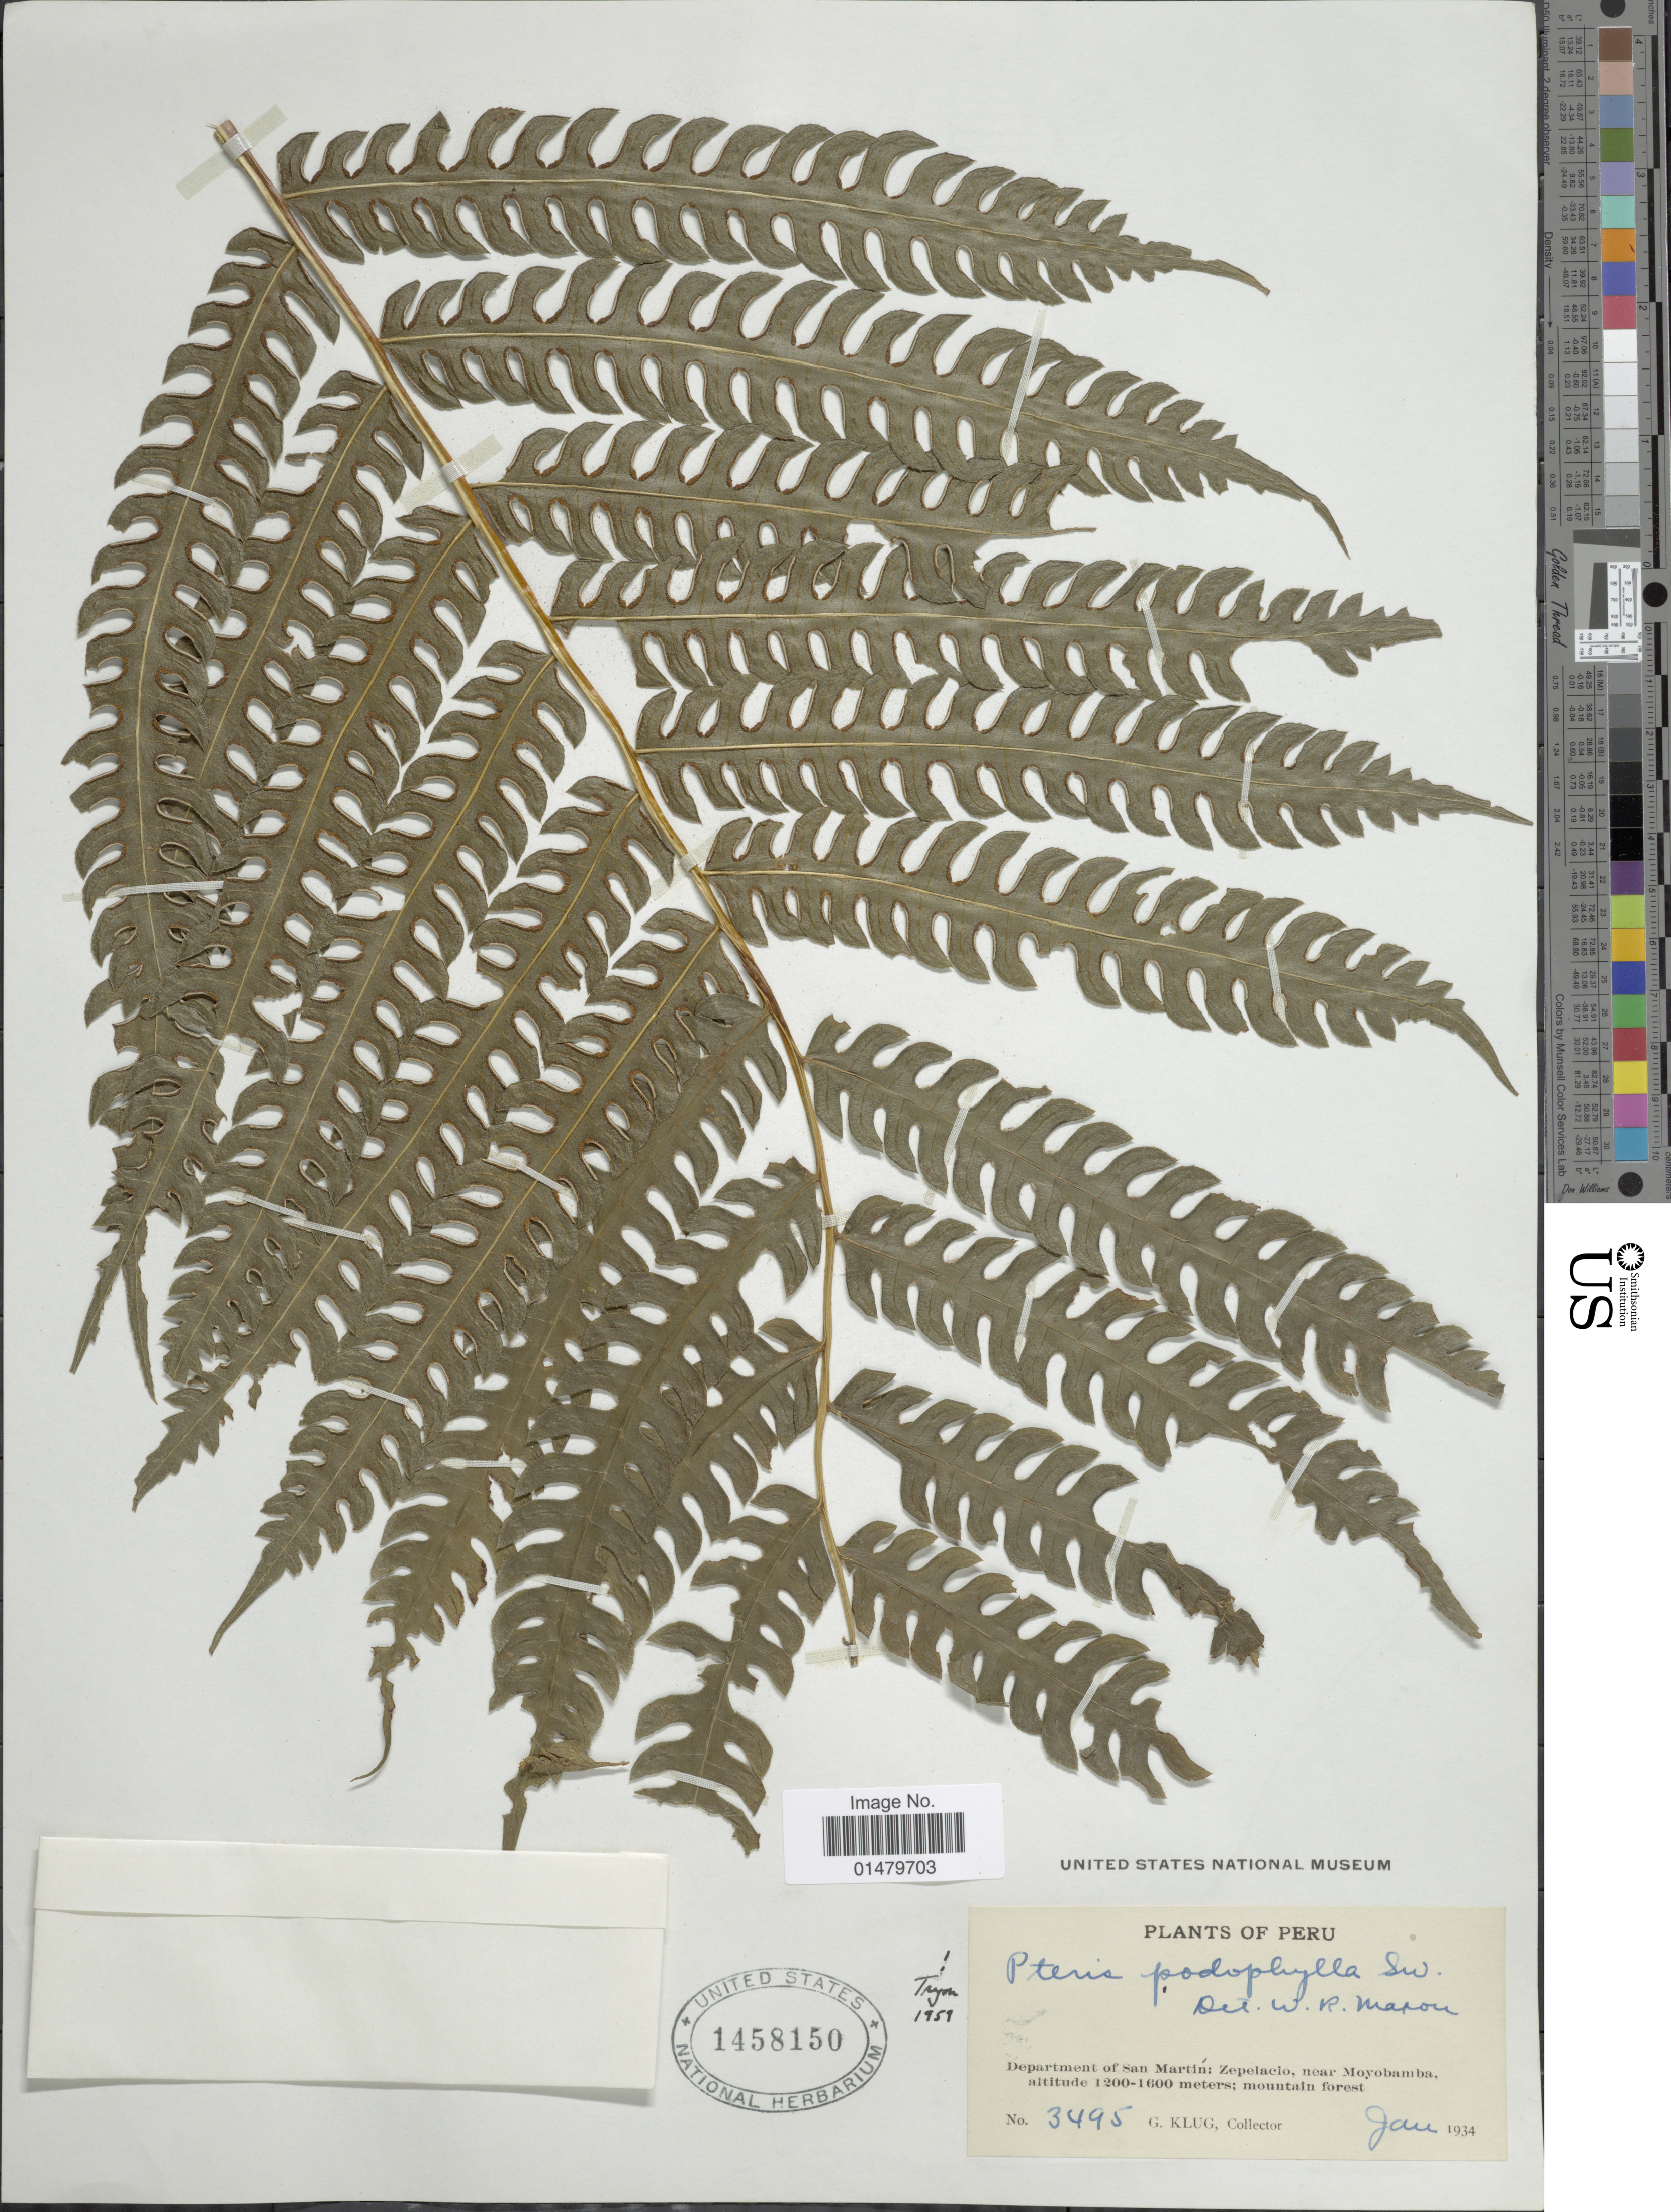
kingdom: Plantae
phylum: Tracheophyta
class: Polypodiopsida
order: Polypodiales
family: Pteridaceae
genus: Pteris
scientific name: Pteris podophylla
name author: Sw.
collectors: G. Klug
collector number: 3495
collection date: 1934-01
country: Peru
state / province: San Martín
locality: Department of San Martin: Zepelacio, near Moyobamba.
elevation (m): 1200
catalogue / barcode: US 1458150